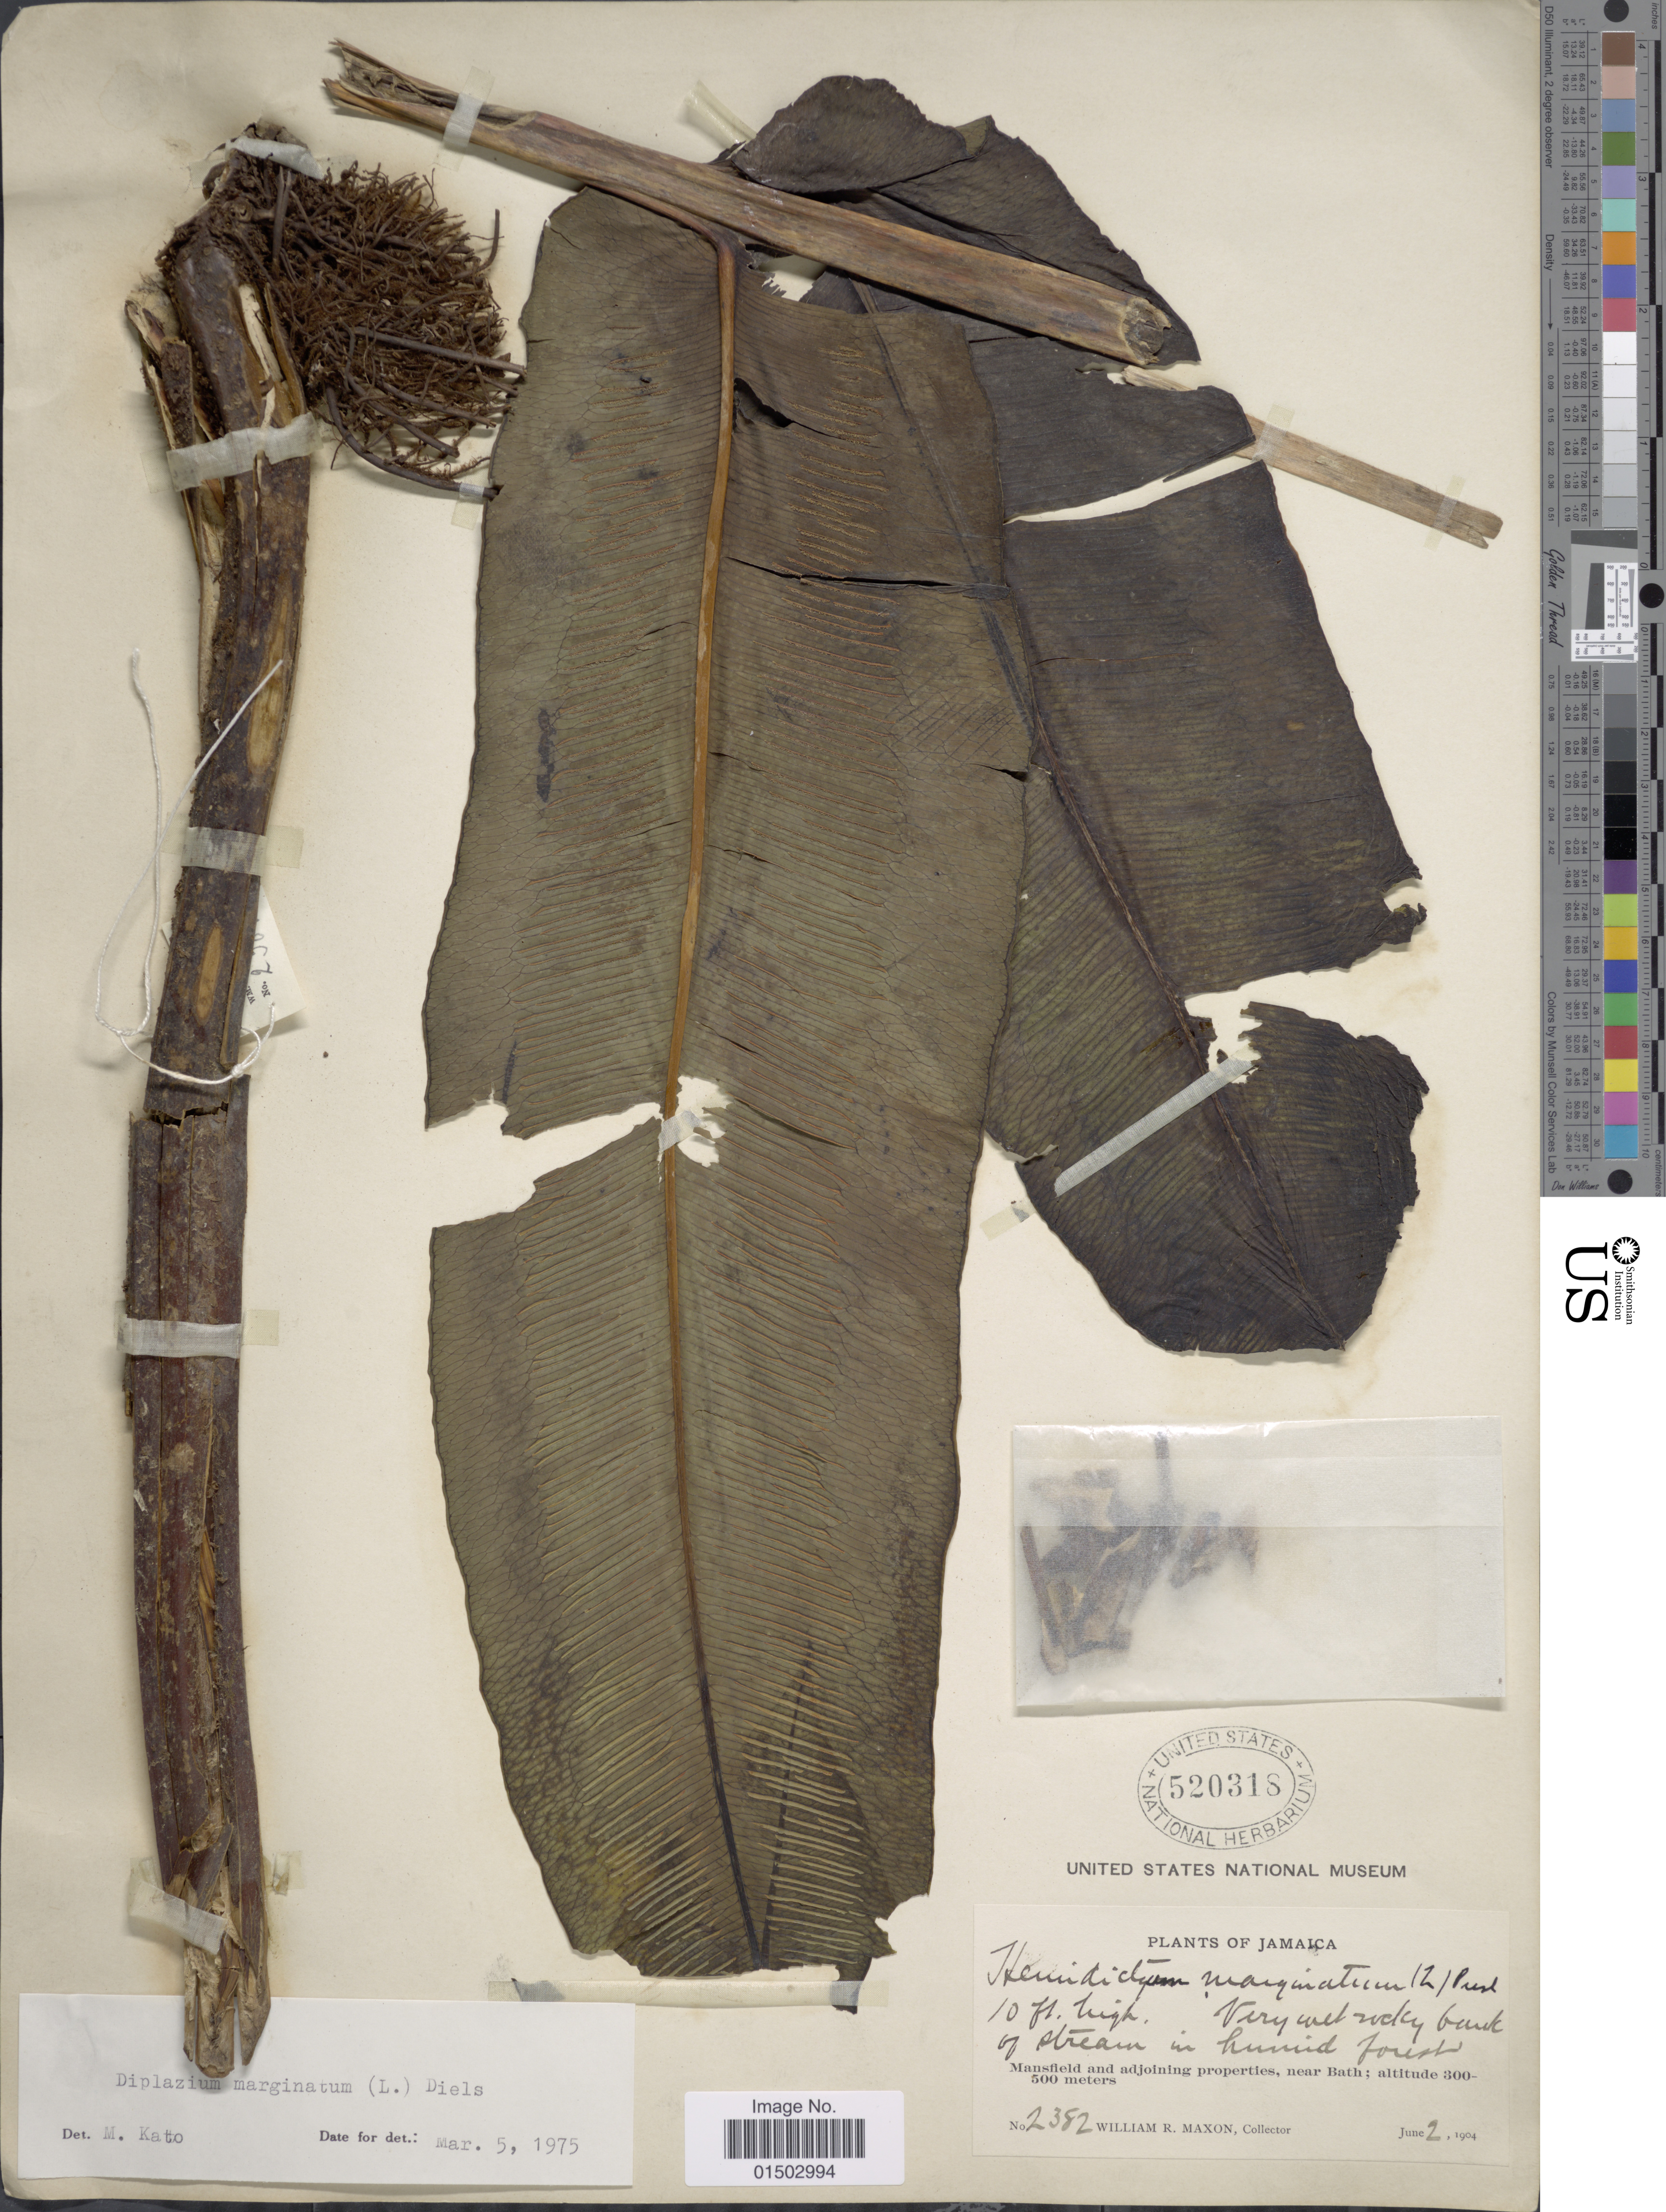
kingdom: Plantae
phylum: Tracheophyta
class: Polypodiopsida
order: Polypodiales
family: Hemidictyaceae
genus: Hemidictyum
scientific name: Hemidictyum marginatum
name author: (L.) C. Presl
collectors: W. R. Maxon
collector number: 2382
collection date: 1904-06-02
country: Jamaica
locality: Mansfield and adjoining properties, near Bath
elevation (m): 300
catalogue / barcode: US 520318